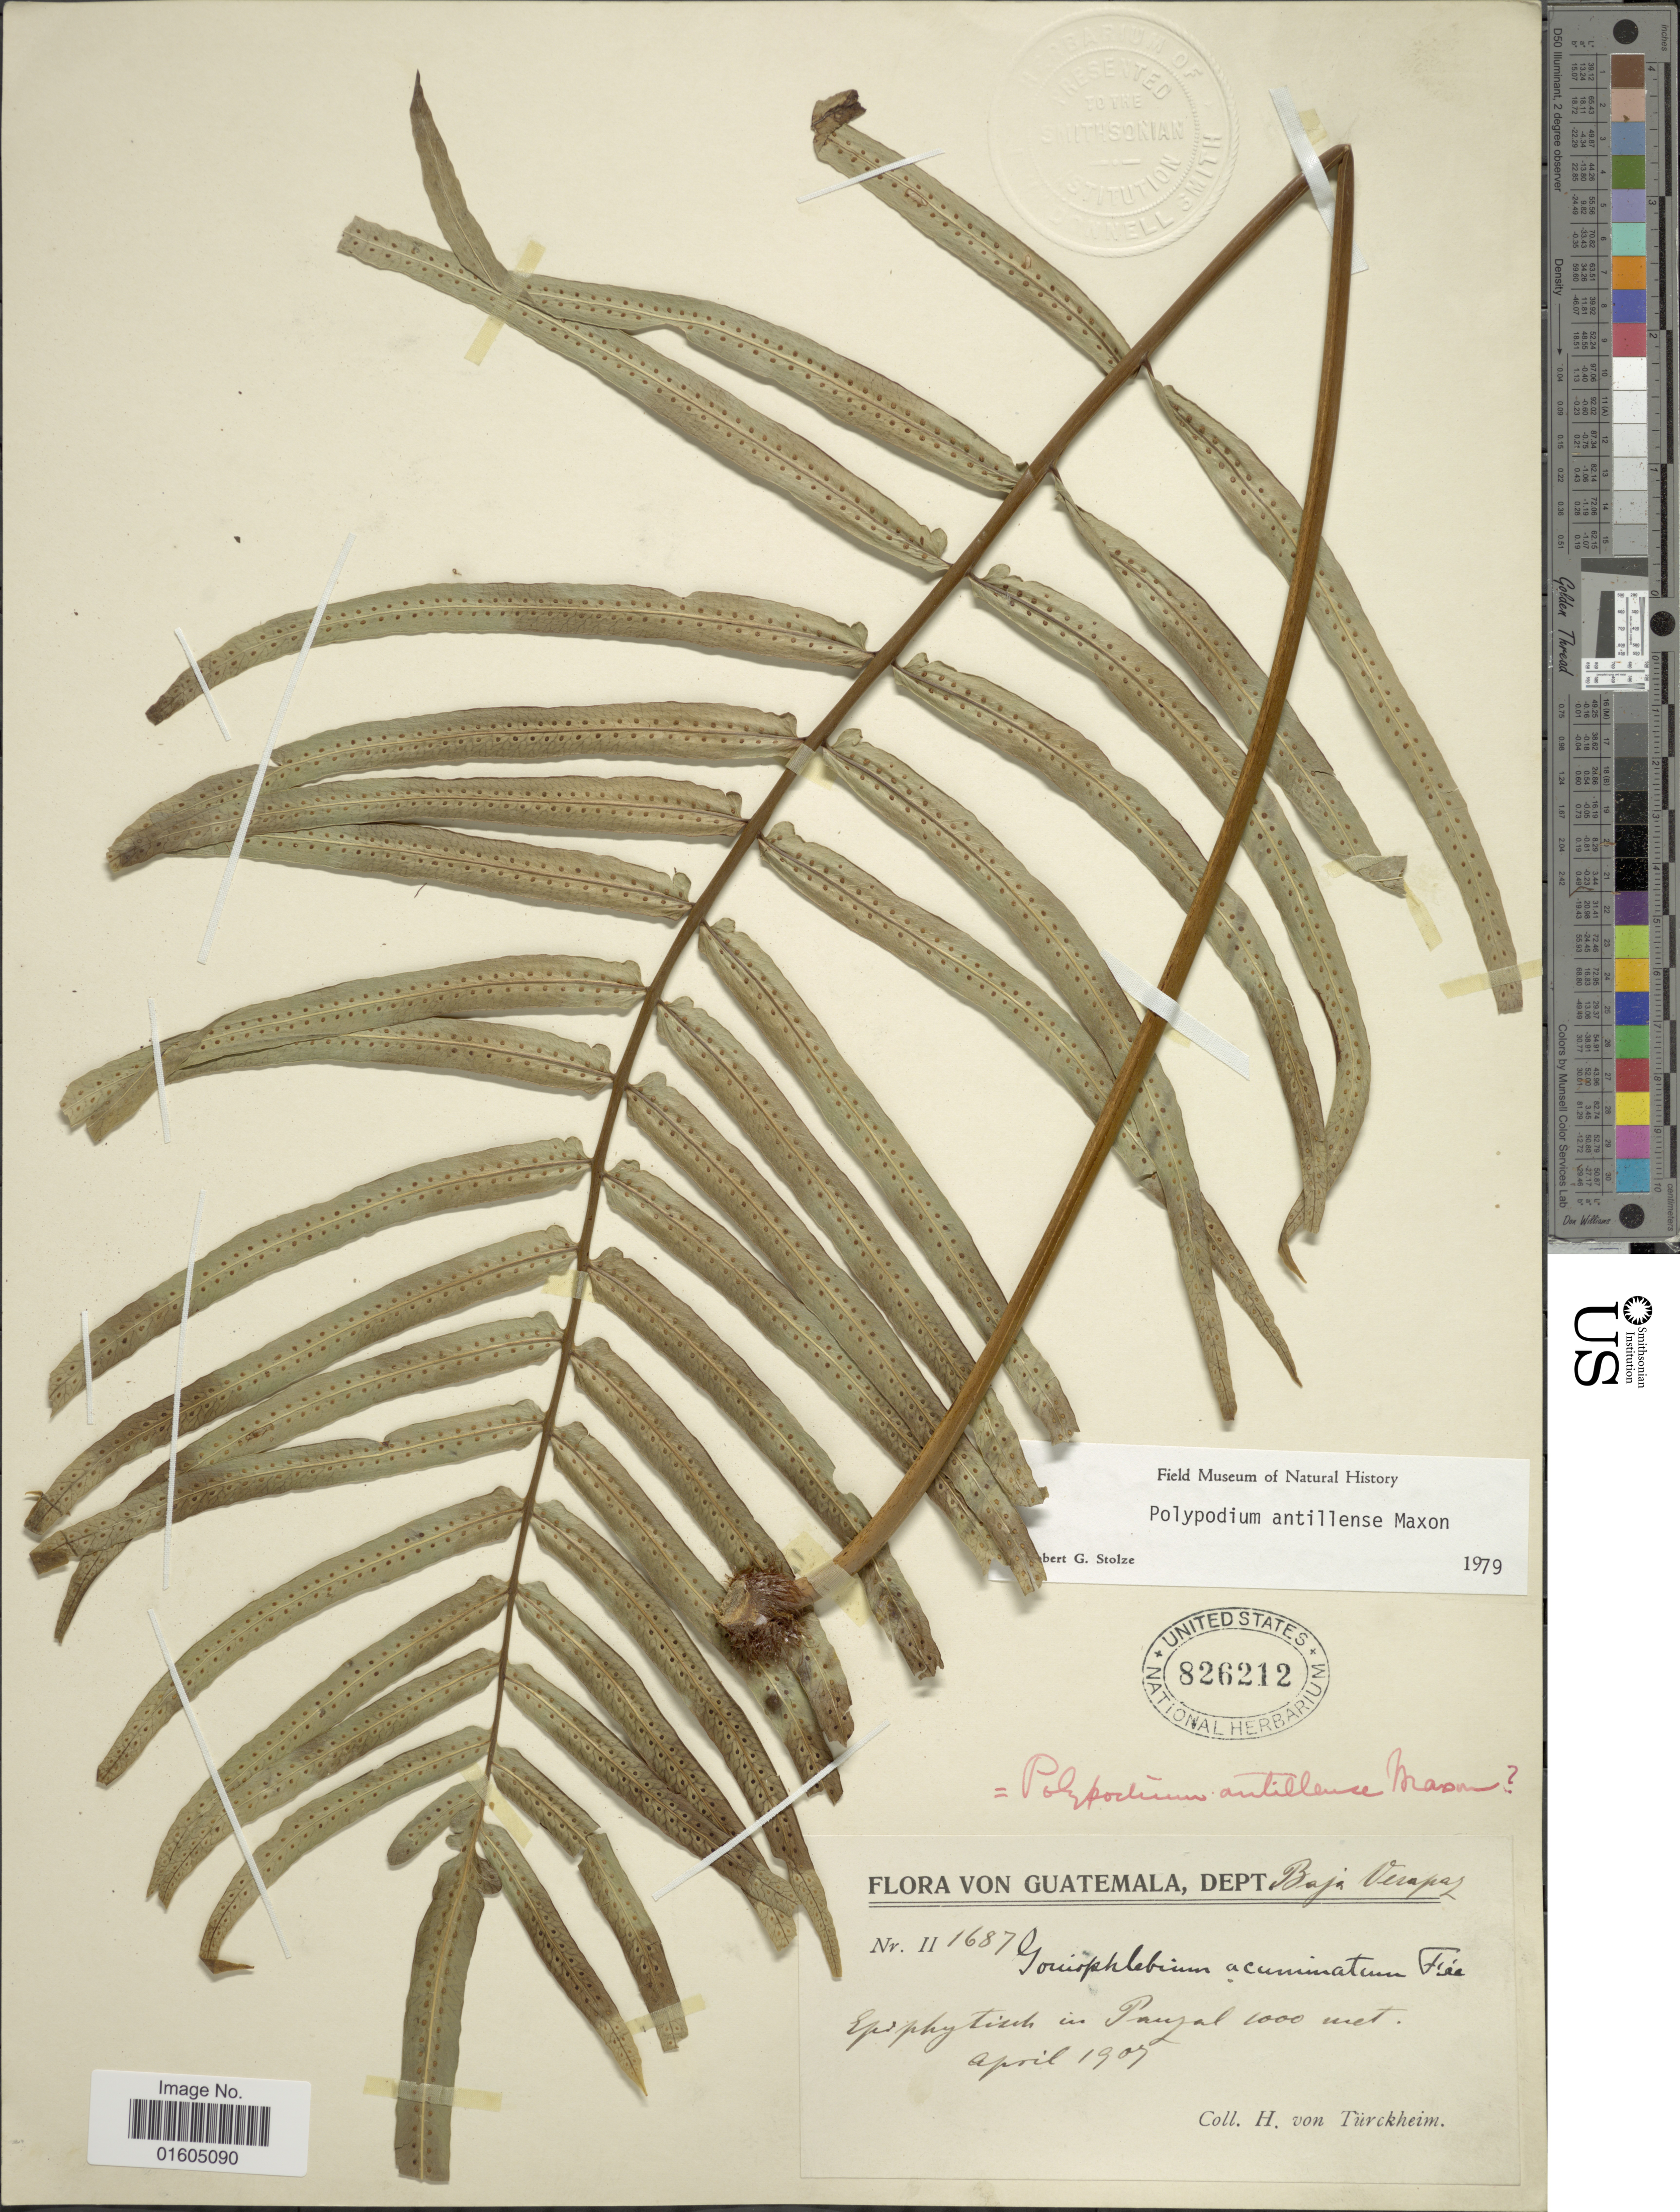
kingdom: Plantae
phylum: Tracheophyta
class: Polypodiopsida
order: Polypodiales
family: Polypodiaceae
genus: Serpocaulon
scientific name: Serpocaulon acuminatum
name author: (Fée) Christenh.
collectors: H. von Türckheim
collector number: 1687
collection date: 1907-04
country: Guatemala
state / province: Baja Verapaz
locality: In Panzal [Pansal]. Dept. Baja Verapaz, Guatemala.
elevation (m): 1000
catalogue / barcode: US 826212